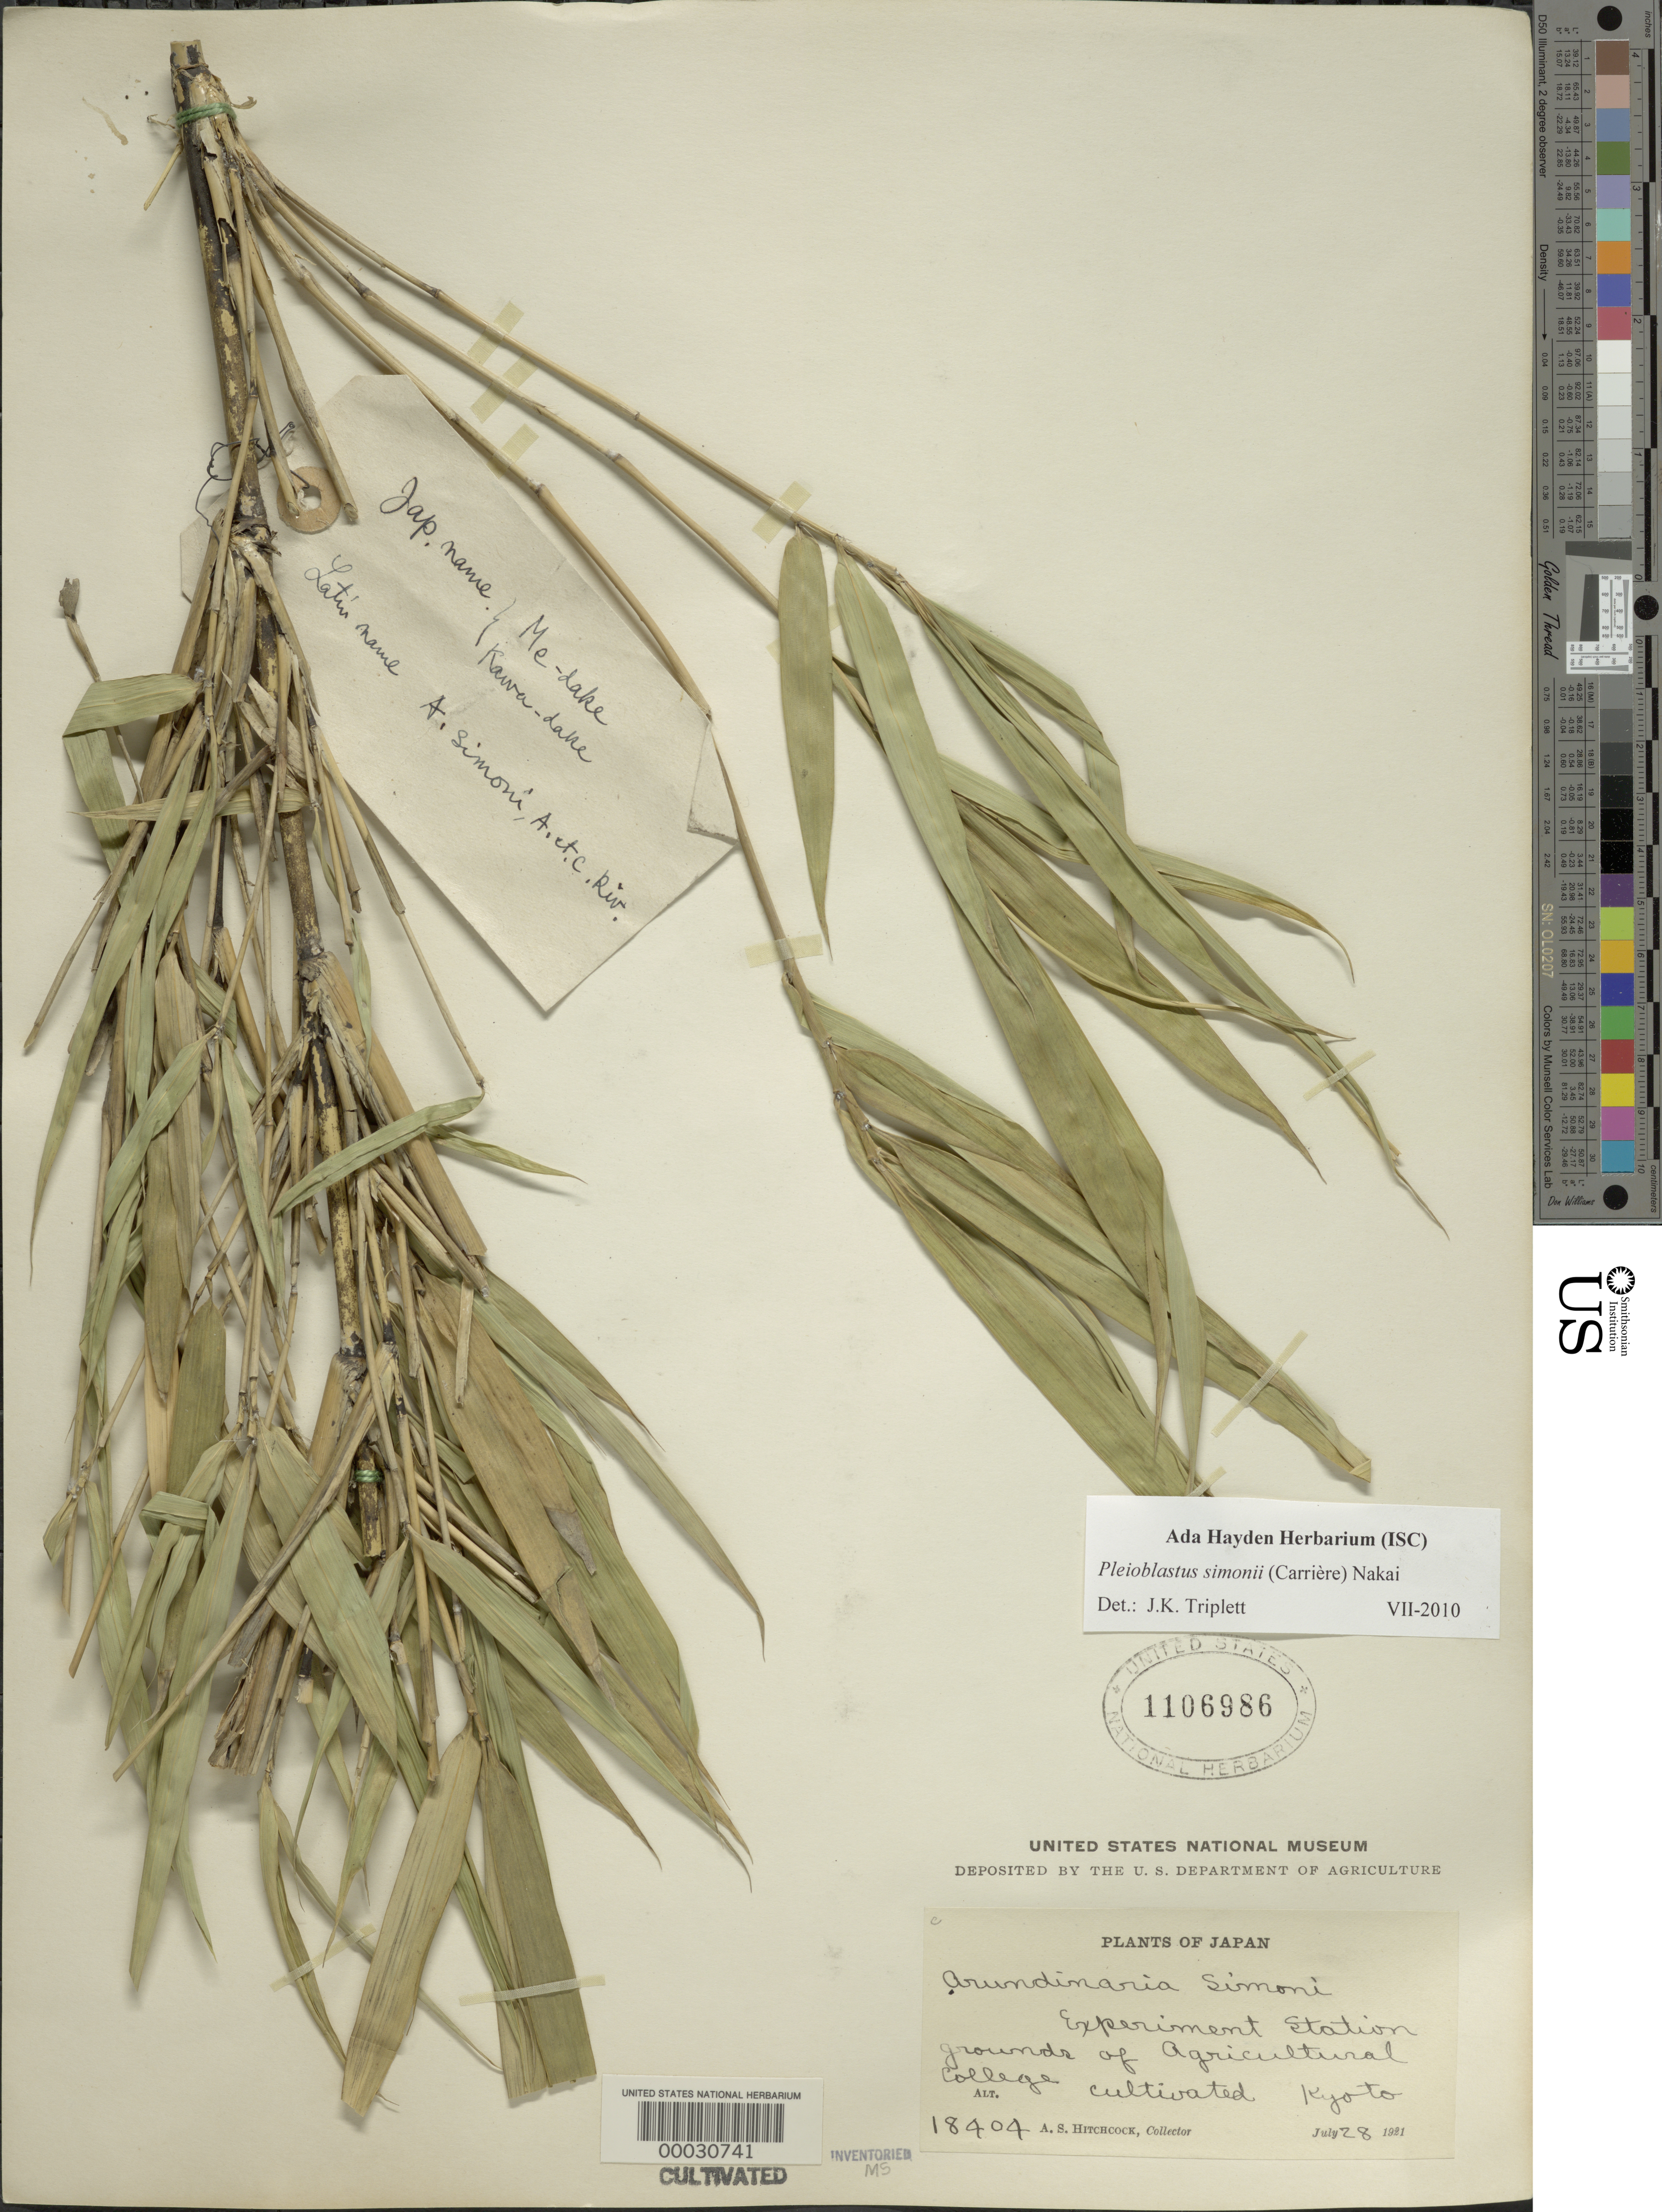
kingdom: Plantae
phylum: Tracheophyta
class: Liliopsida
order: Poales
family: Poaceae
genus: Pleioblastus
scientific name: Pleioblastus simonii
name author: (Carrière) Nakai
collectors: A. S. Hitchcock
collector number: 18404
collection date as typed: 28 Jul 1921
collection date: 1921-07-28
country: Japan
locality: Forest experimental station-tokyo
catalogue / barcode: US 1106986